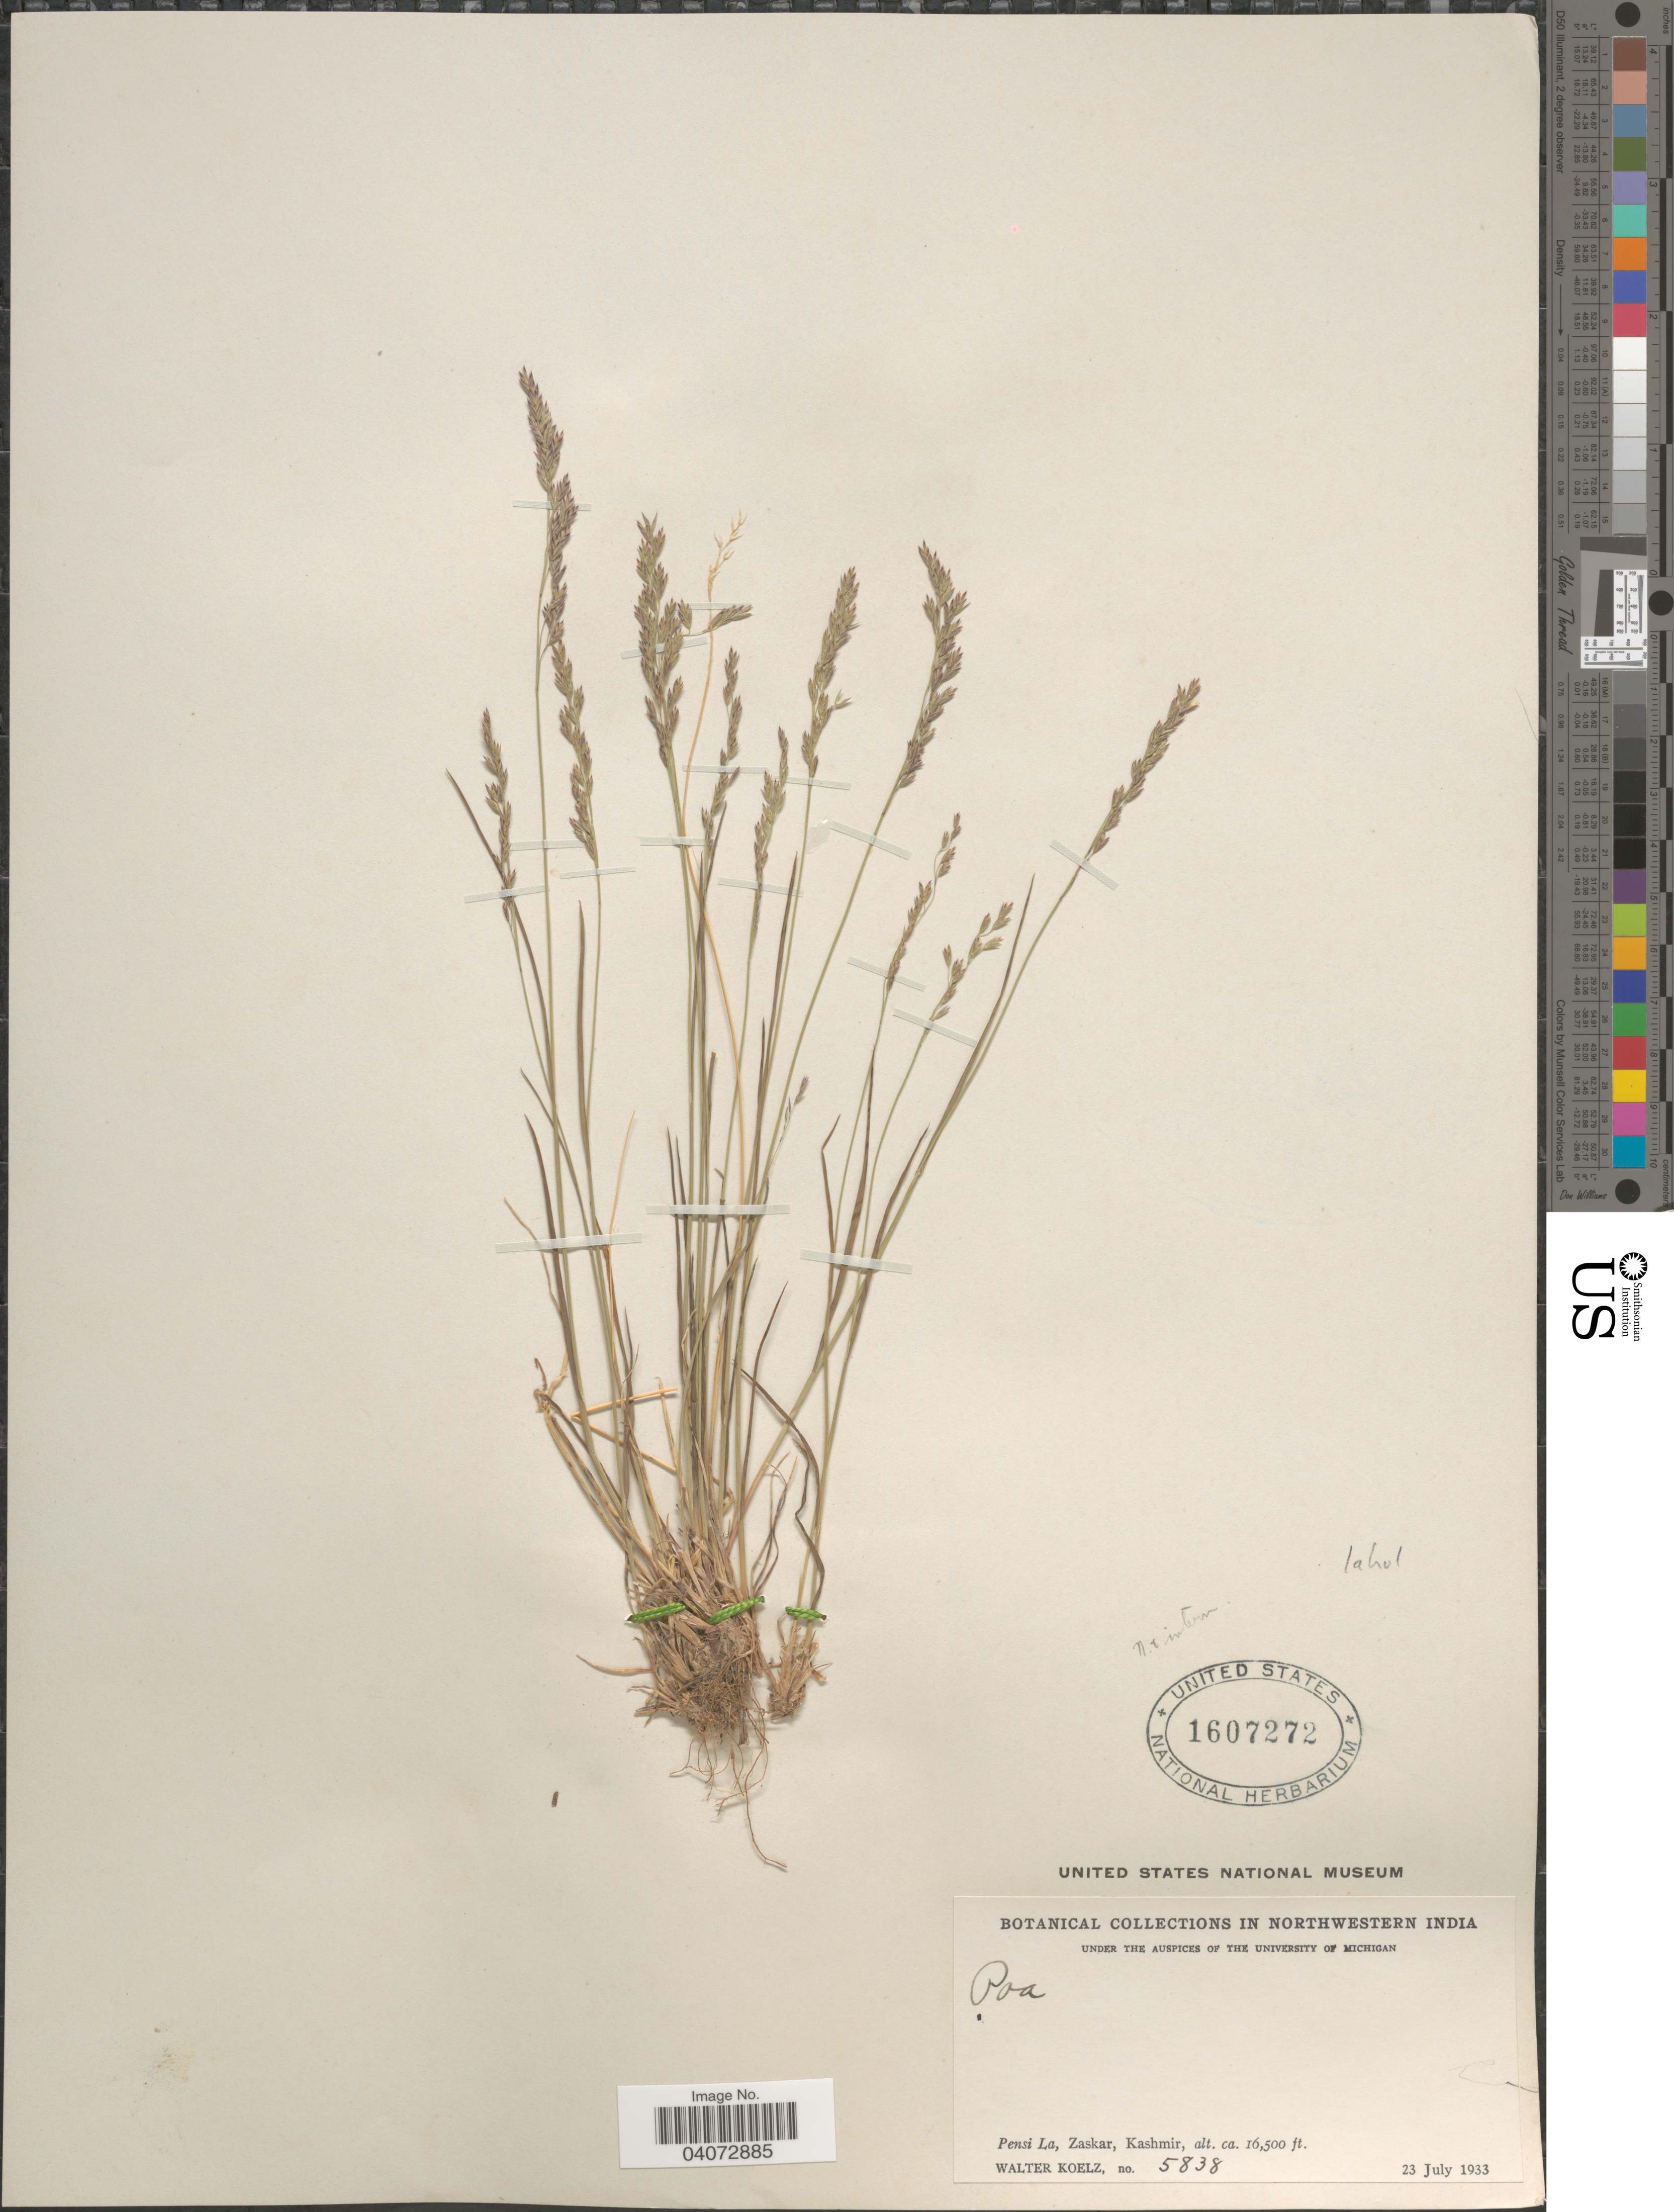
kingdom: Plantae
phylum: Tracheophyta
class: Liliopsida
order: Poales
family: Poaceae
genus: Poa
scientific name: Poa albertii subsp. lahulensis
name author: (Bor) Olonova & G.H. Zhu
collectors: W. N. Koelz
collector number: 5838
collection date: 1933-07-23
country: India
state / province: Jammu and Kashmir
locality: Northwestern India. Pensi La, Zaskar, Kashmir.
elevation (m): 5029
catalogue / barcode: US 1607272